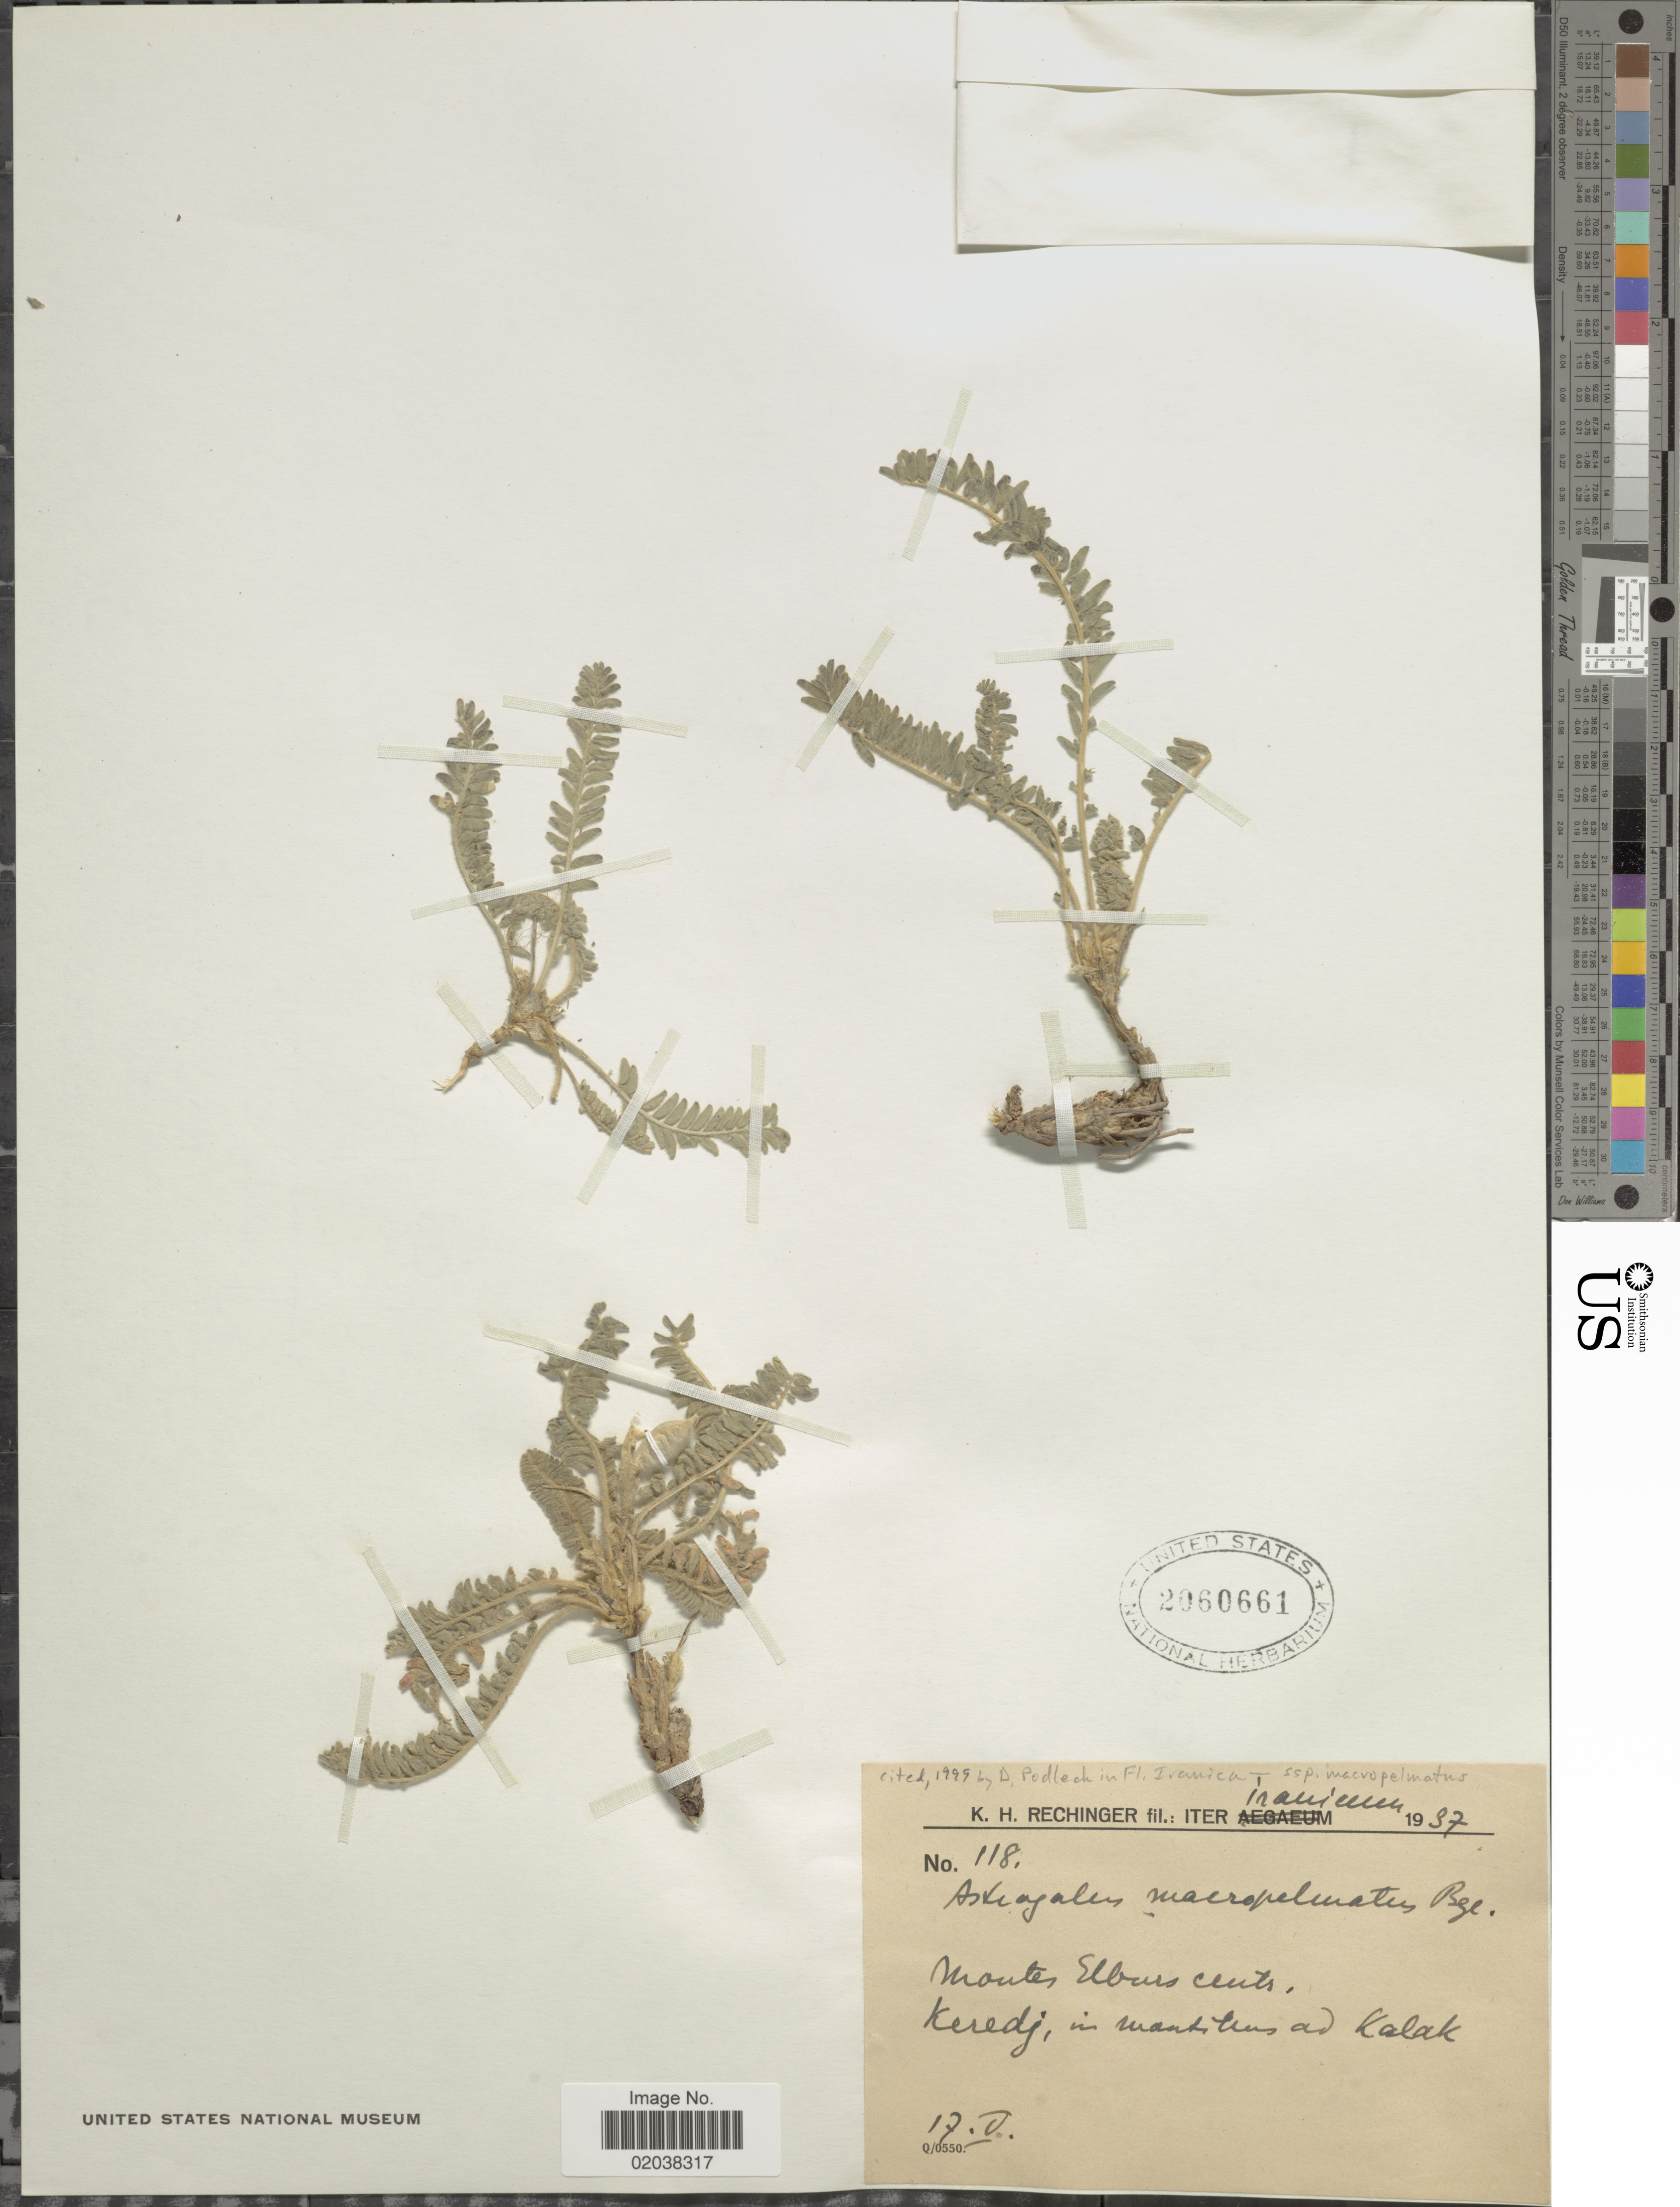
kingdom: Plantae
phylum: Tracheophyta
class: Magnoliopsida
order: Fabales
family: Fabaceae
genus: Astragalus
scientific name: Astragalus macropelmatus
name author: Bunge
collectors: K. H. Rechinger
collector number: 118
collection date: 1937-05-17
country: Iran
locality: Iranicum. Montes Elbus cents. Keredj, in mantibus ad Kalak [interpreted]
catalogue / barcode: US 2060661